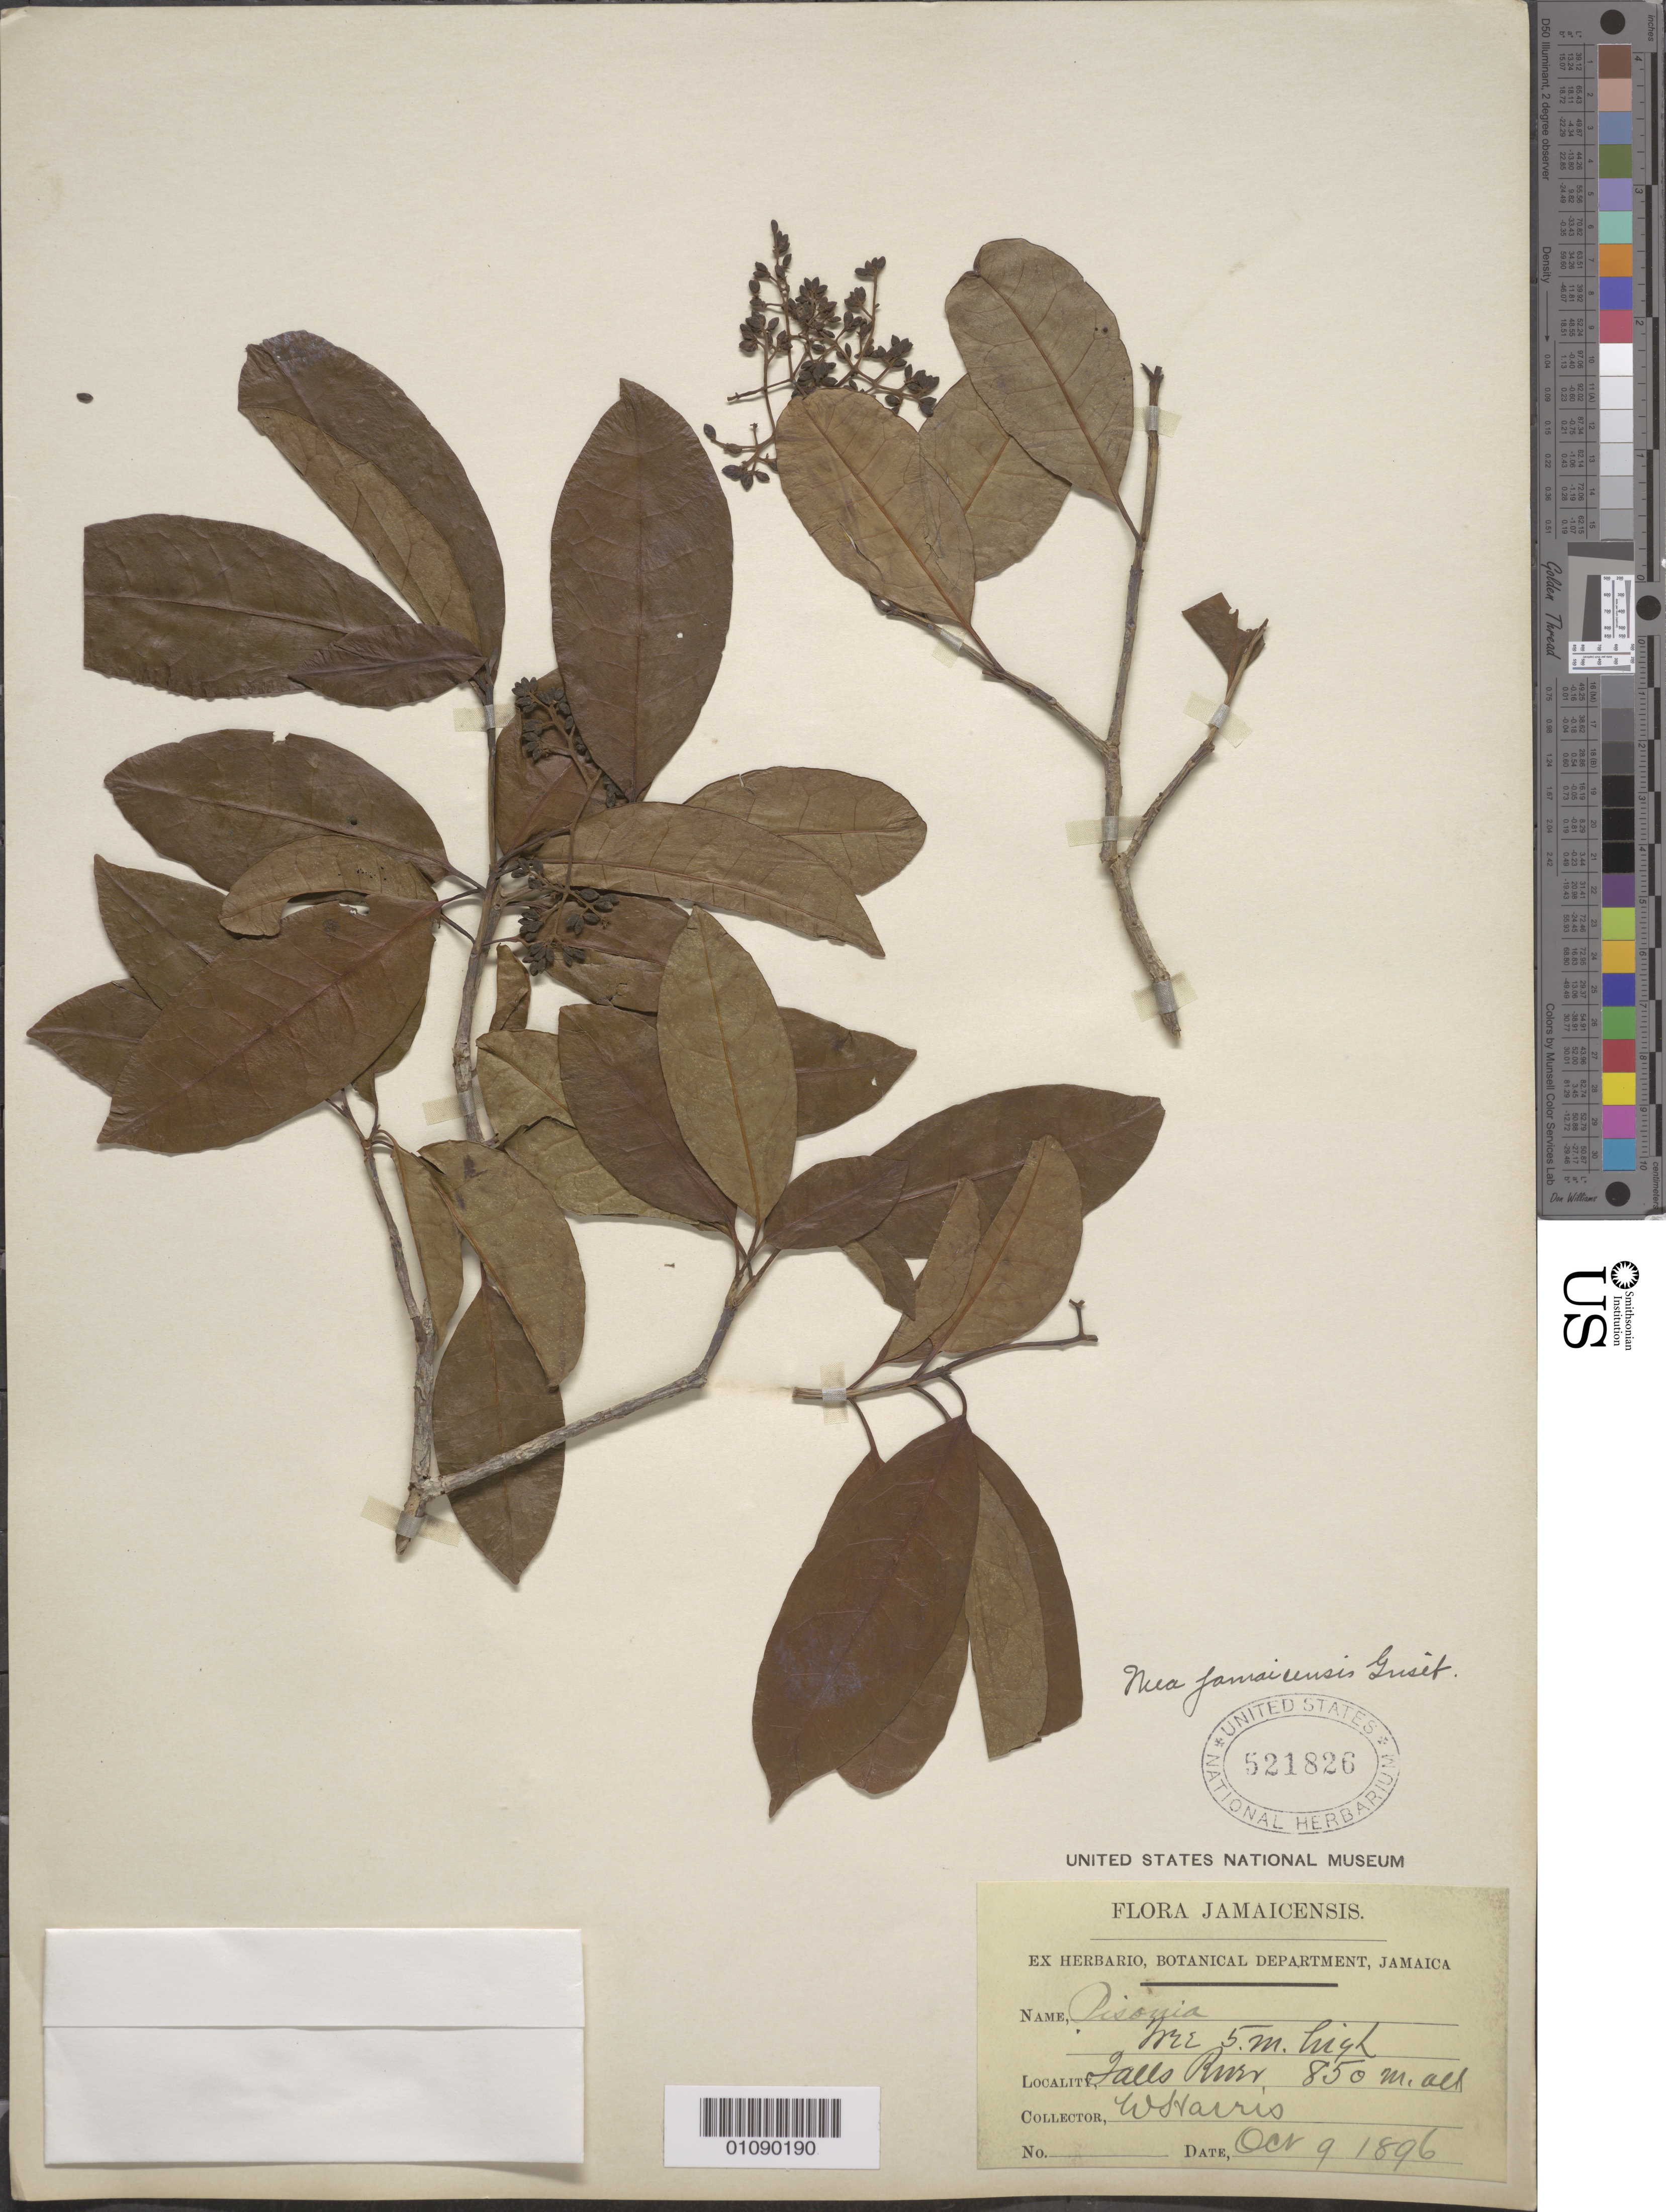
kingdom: Plantae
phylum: Tracheophyta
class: Magnoliopsida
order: Caryophyllales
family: Nyctaginaceae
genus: Neea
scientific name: Neea jamaicensis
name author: Griseb.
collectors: A. Harris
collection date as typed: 09 Oct 1896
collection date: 1896-10-09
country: Jamaica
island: Jamaica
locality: Falls River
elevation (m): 850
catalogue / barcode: US 521826